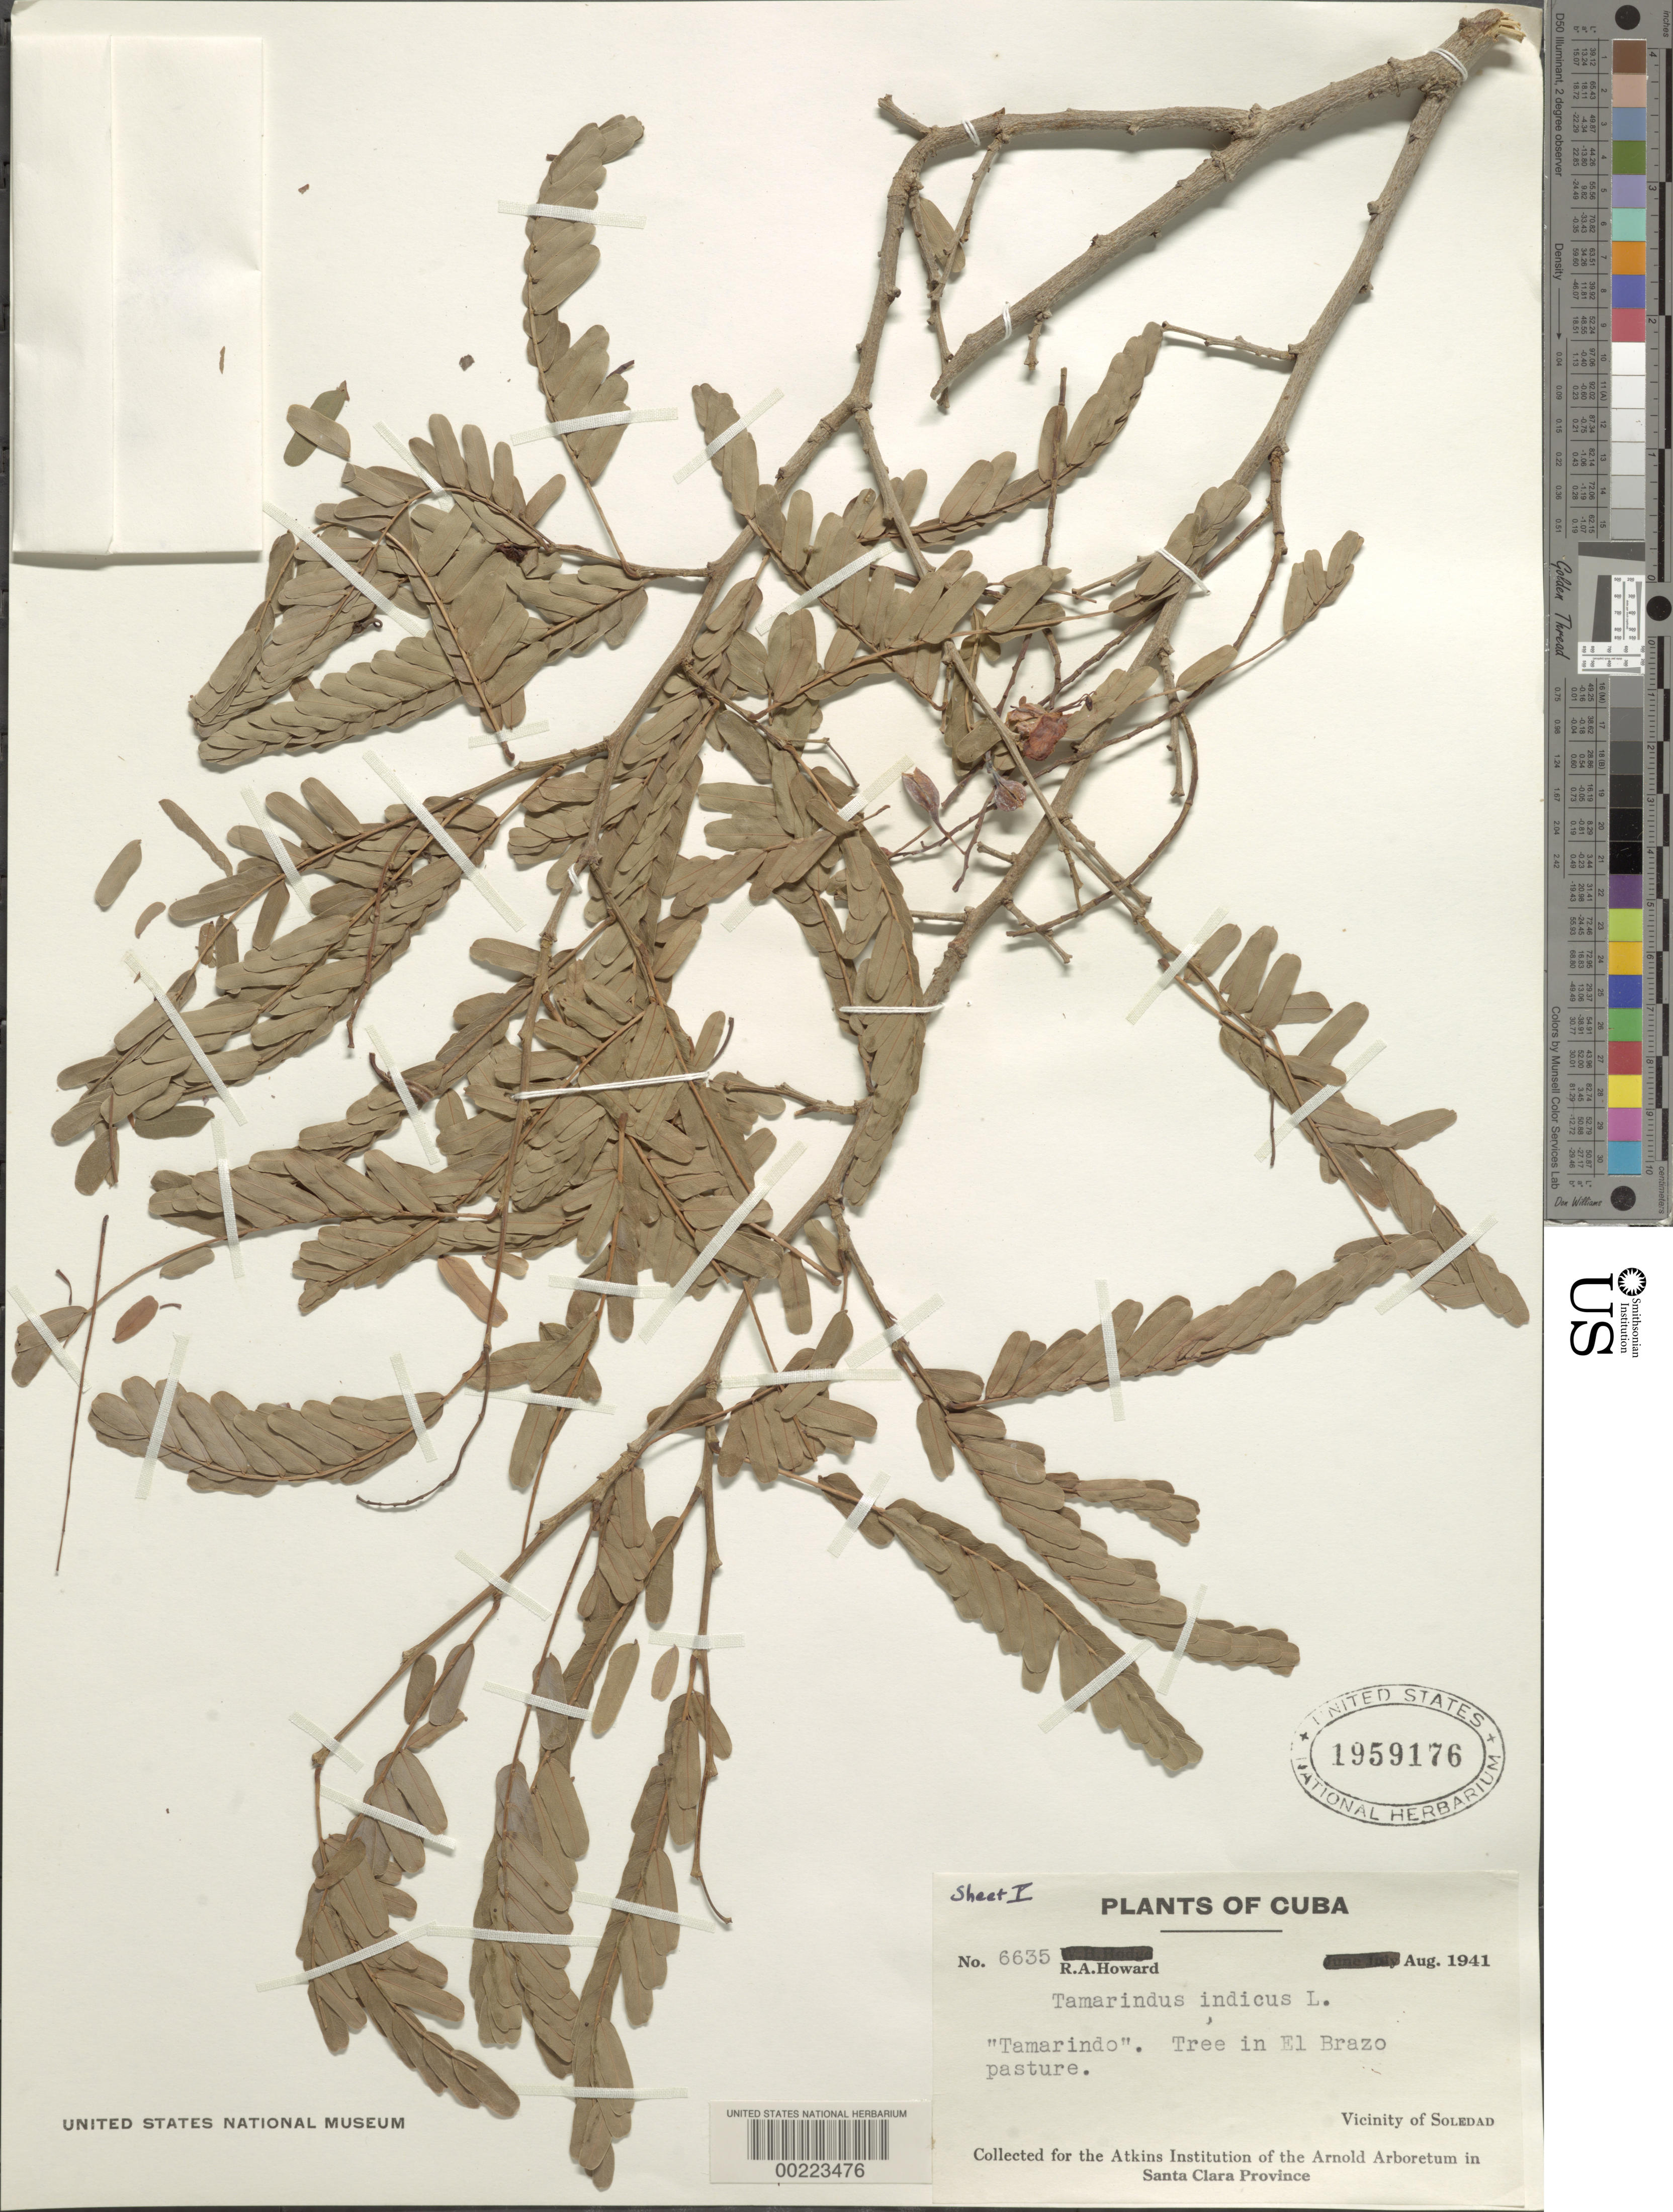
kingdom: Plantae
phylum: Tracheophyta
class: Magnoliopsida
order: Fabales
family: Fabaceae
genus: Tamarindus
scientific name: Tamarindus indica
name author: L.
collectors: R. A. Howard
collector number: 6635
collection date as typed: Aug 1941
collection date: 1941-08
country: Cuba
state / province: Las Villas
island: Greater Antilles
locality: Vicinity of soledad, el brazo pasture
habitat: Pasture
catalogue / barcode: US 1959176